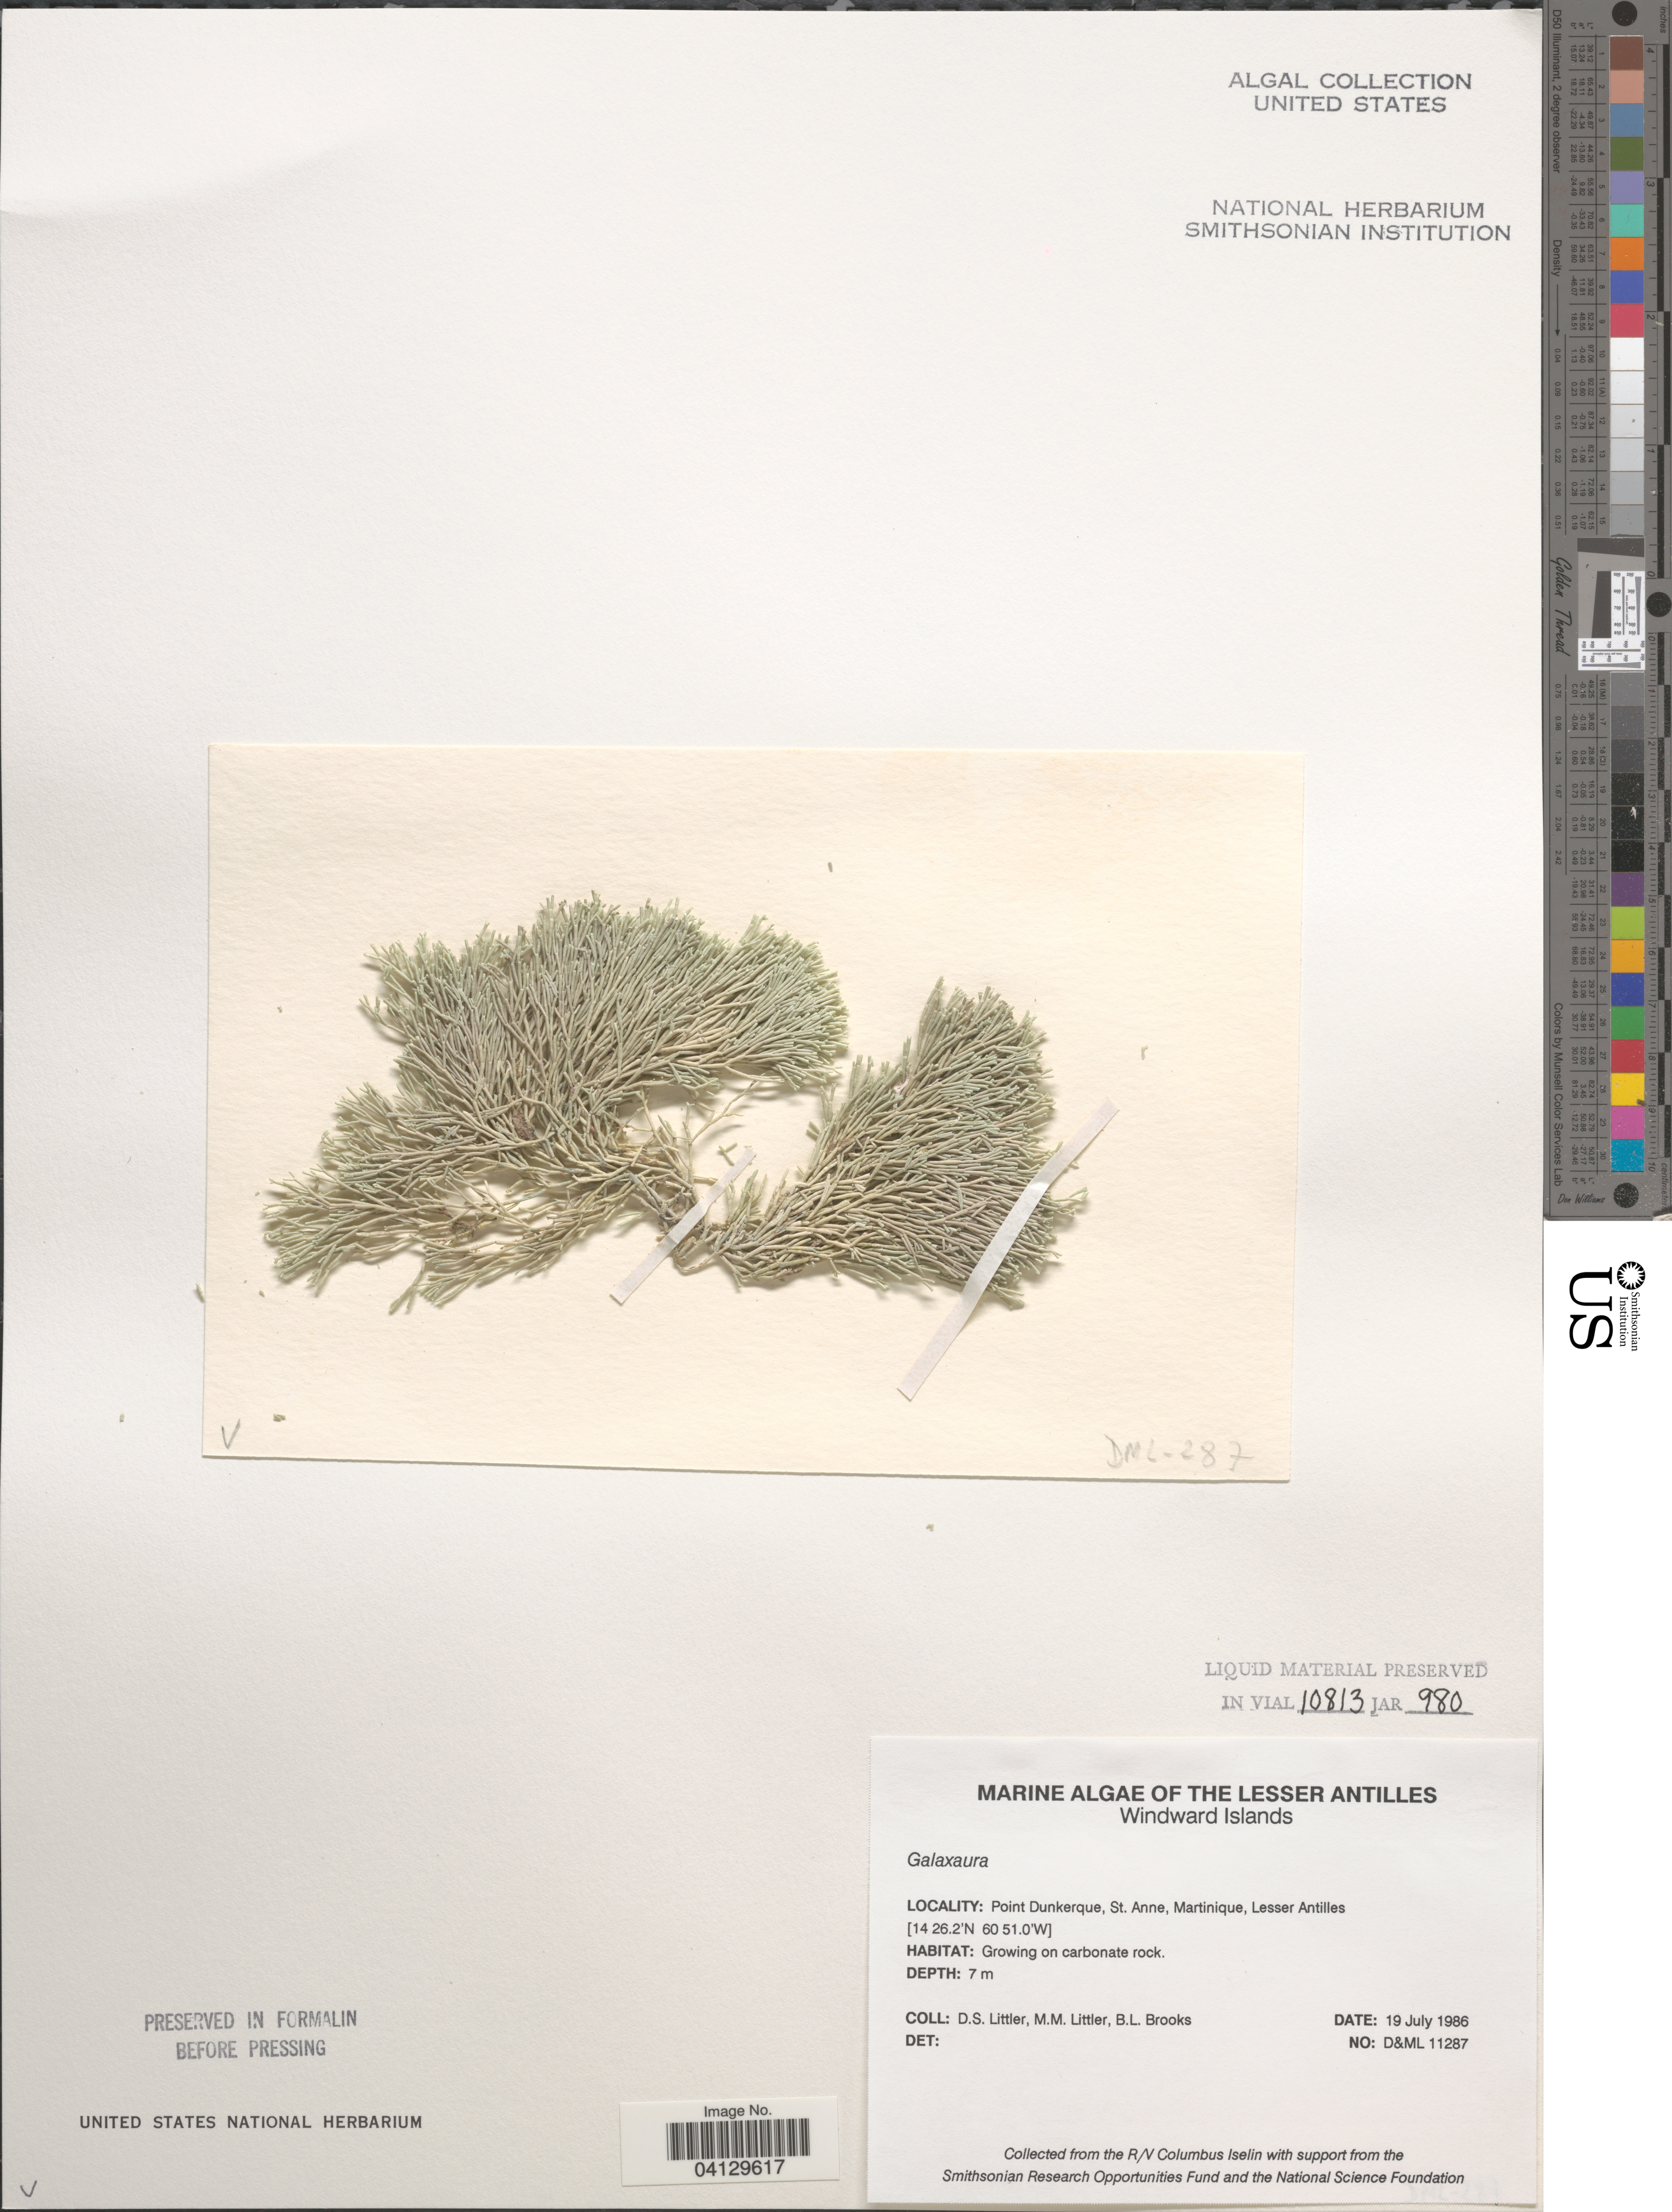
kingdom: Plantae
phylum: Rhodophyta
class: Florideophyceae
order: Nemaliales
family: Galaxauraceae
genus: Galaxaura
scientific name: Galaxaura sp.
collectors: D. S. Littler & B. Brooks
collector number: D&ML11287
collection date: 1986-07-19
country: Martinique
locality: The Lesser Antilles. Windward Islands. Point Dunkerque, St. Anne.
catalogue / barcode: US 328628